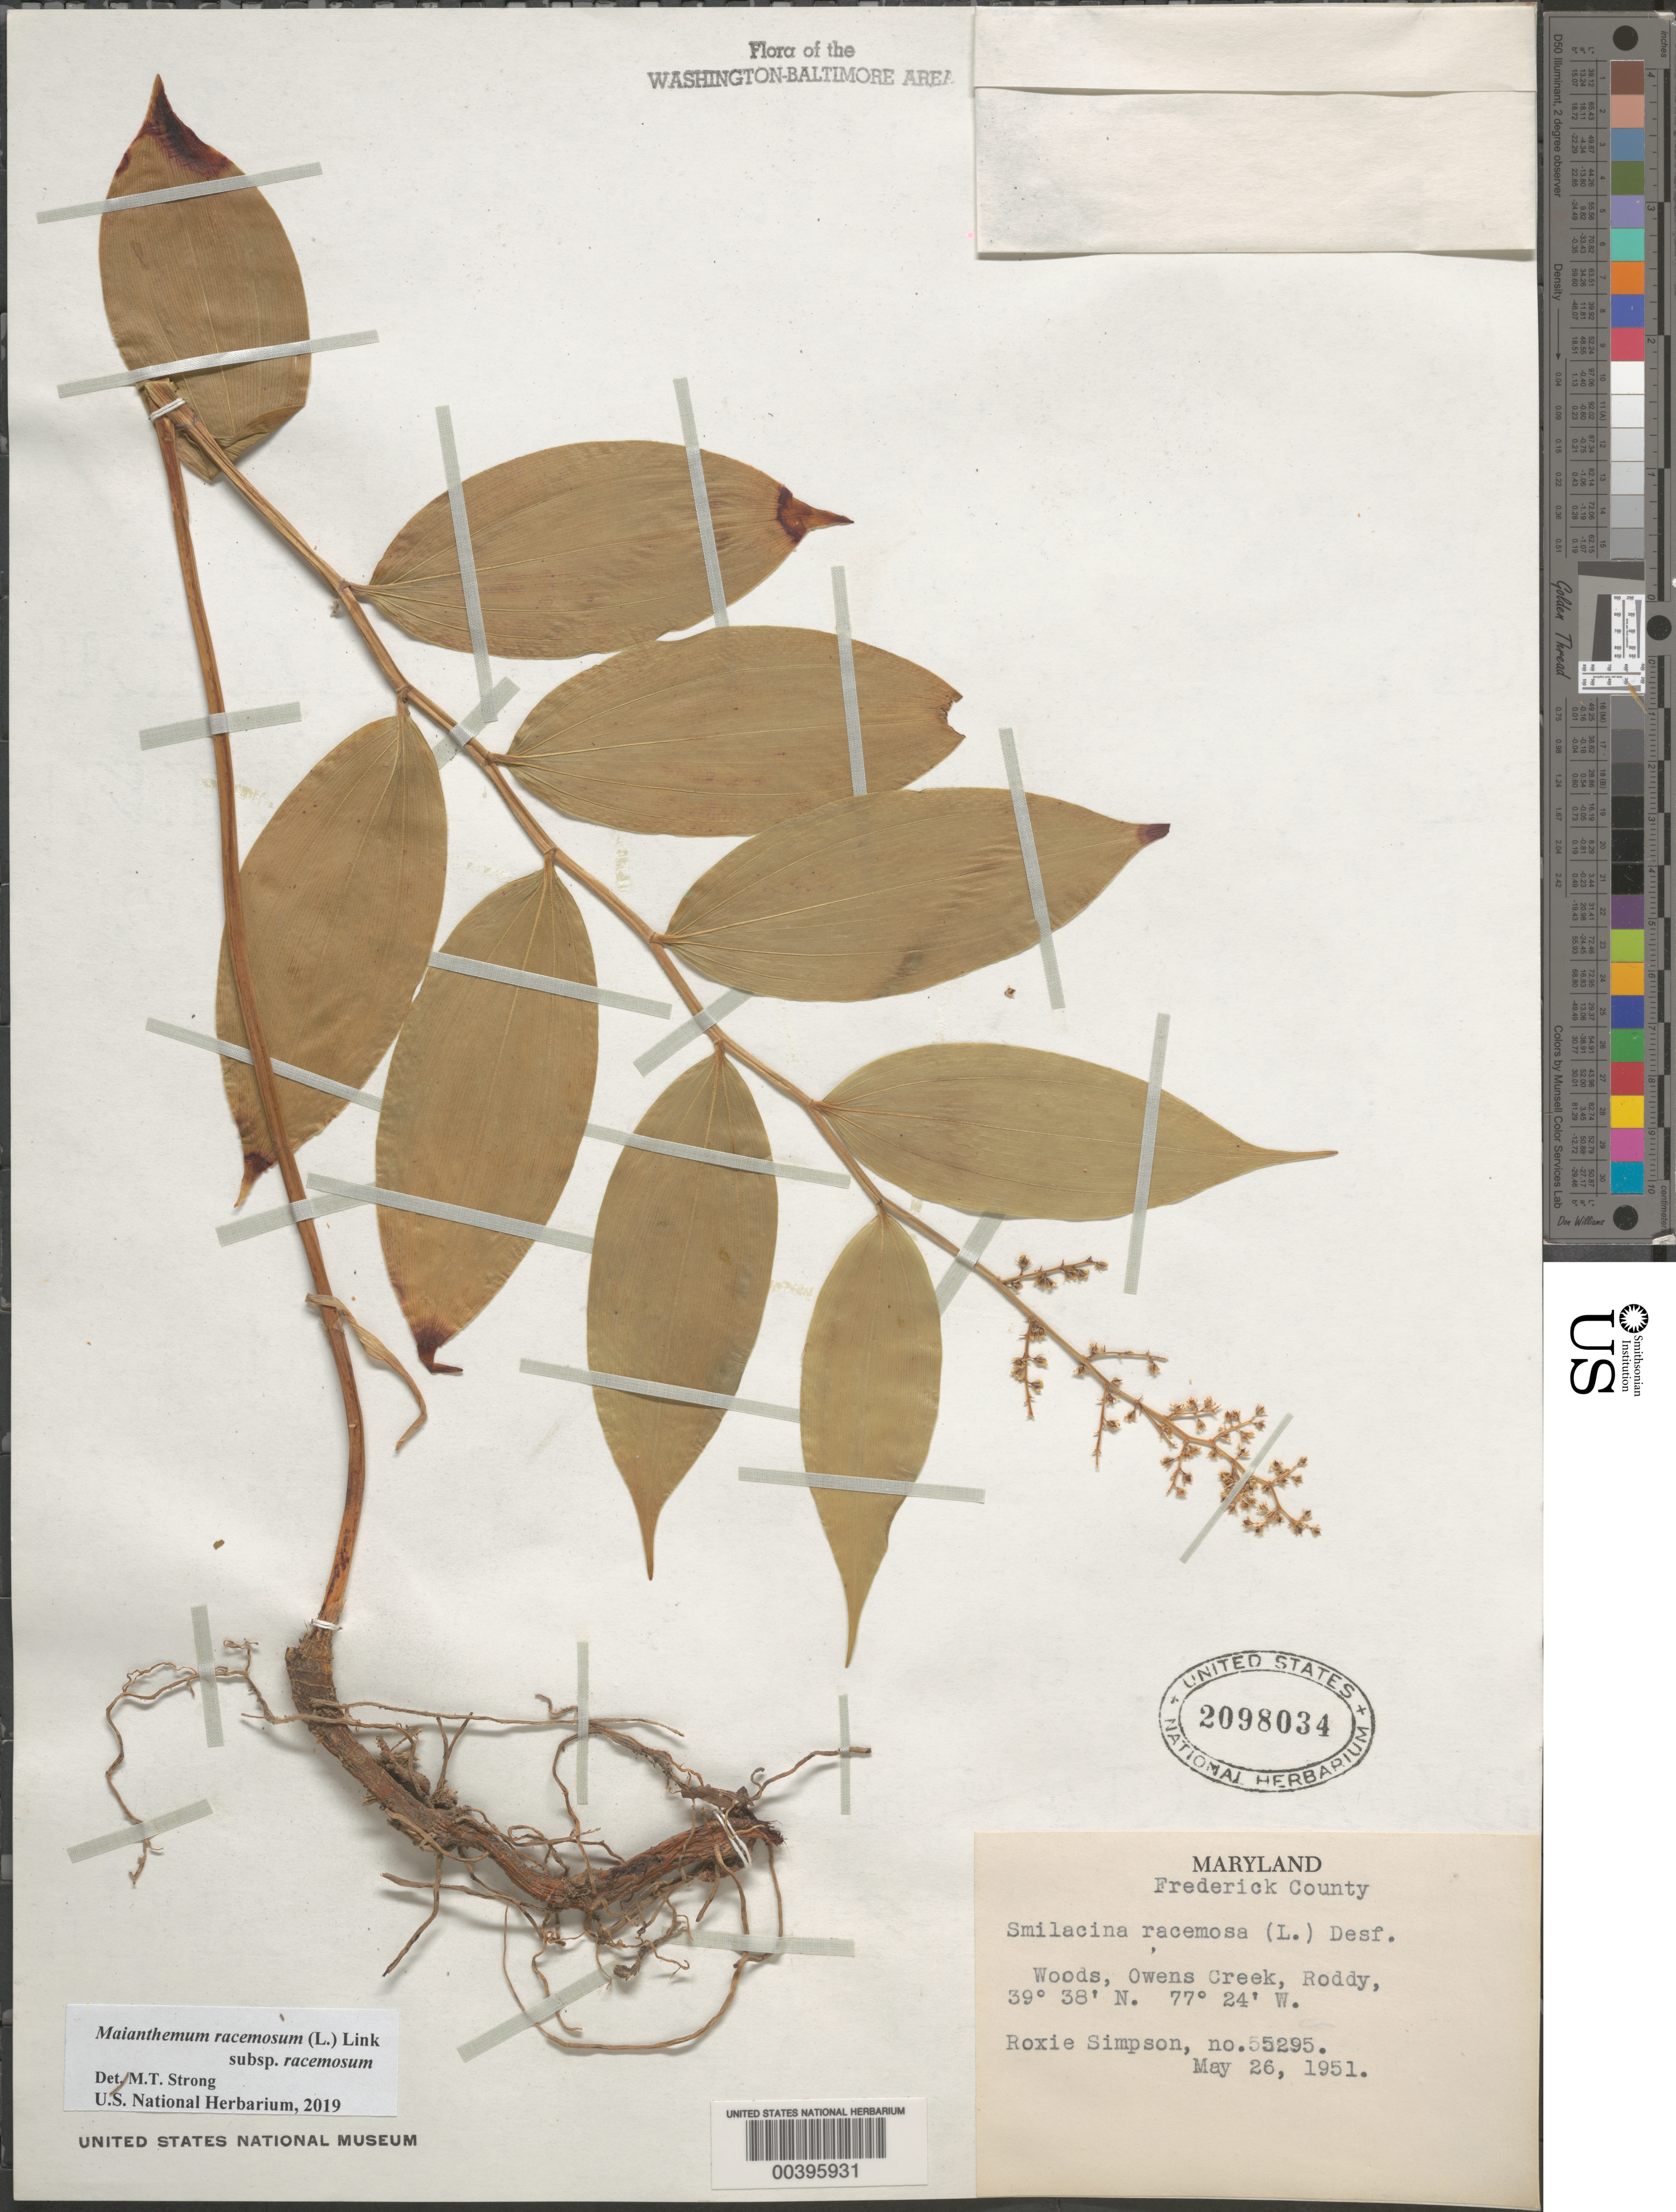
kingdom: Plantae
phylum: Tracheophyta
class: Liliopsida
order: Asparagales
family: Asparagaceae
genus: Maianthemum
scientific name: Maianthemum racemosum subsp. racemosum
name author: (L.) Link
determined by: Strong, Mark T., (BOT), Smithsonian Institution - National Museum of Natural History (UNITED STATES)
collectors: R. Simpson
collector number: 55295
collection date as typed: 26 May 1951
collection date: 1951-05-26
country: United States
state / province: Maryland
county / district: Frederick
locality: Owens Creek, Roddy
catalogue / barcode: US 2098034